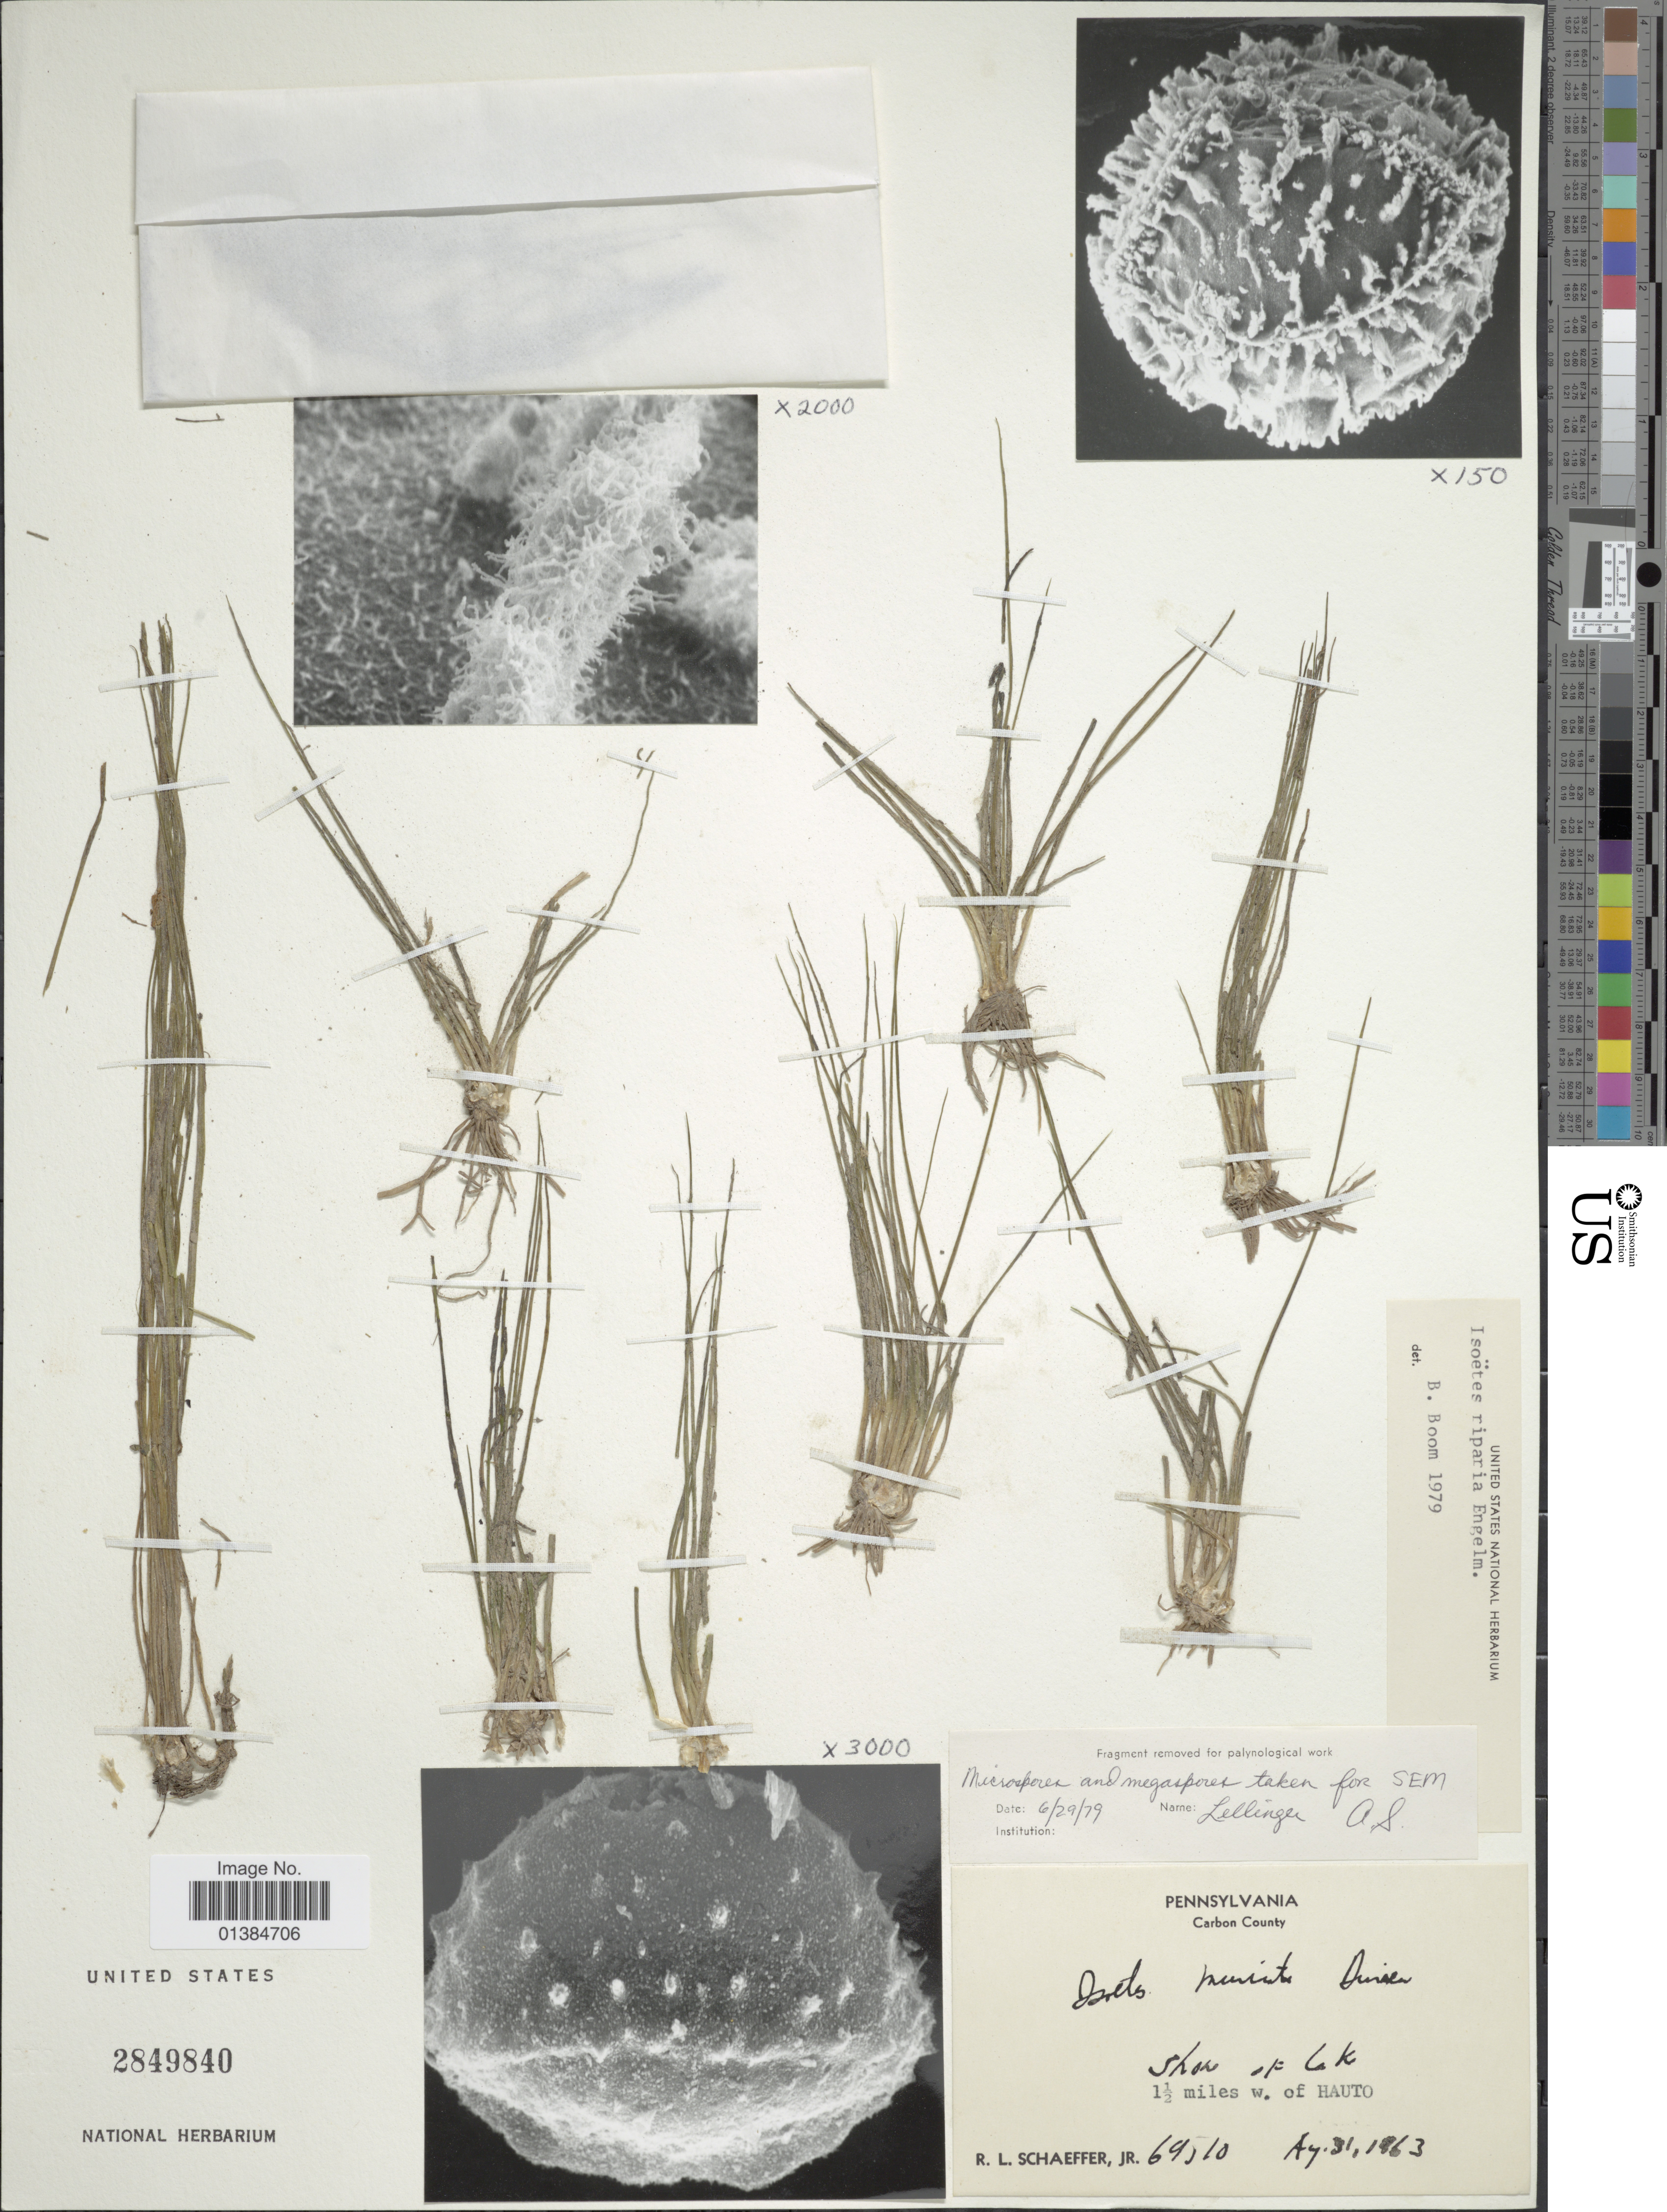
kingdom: Plantae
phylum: Tracheophyta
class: Lycopodiopsida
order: Isoetales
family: Isoetaceae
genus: Isoetes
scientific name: Isoetes riparia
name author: Engelm. ex A. Braun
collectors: R. L. Schaeffer Jr.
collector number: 6910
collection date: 1863-08-31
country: United States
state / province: Pennsylvania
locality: Carbon County. 1½ miles w. of Hauto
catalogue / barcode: US 2849840